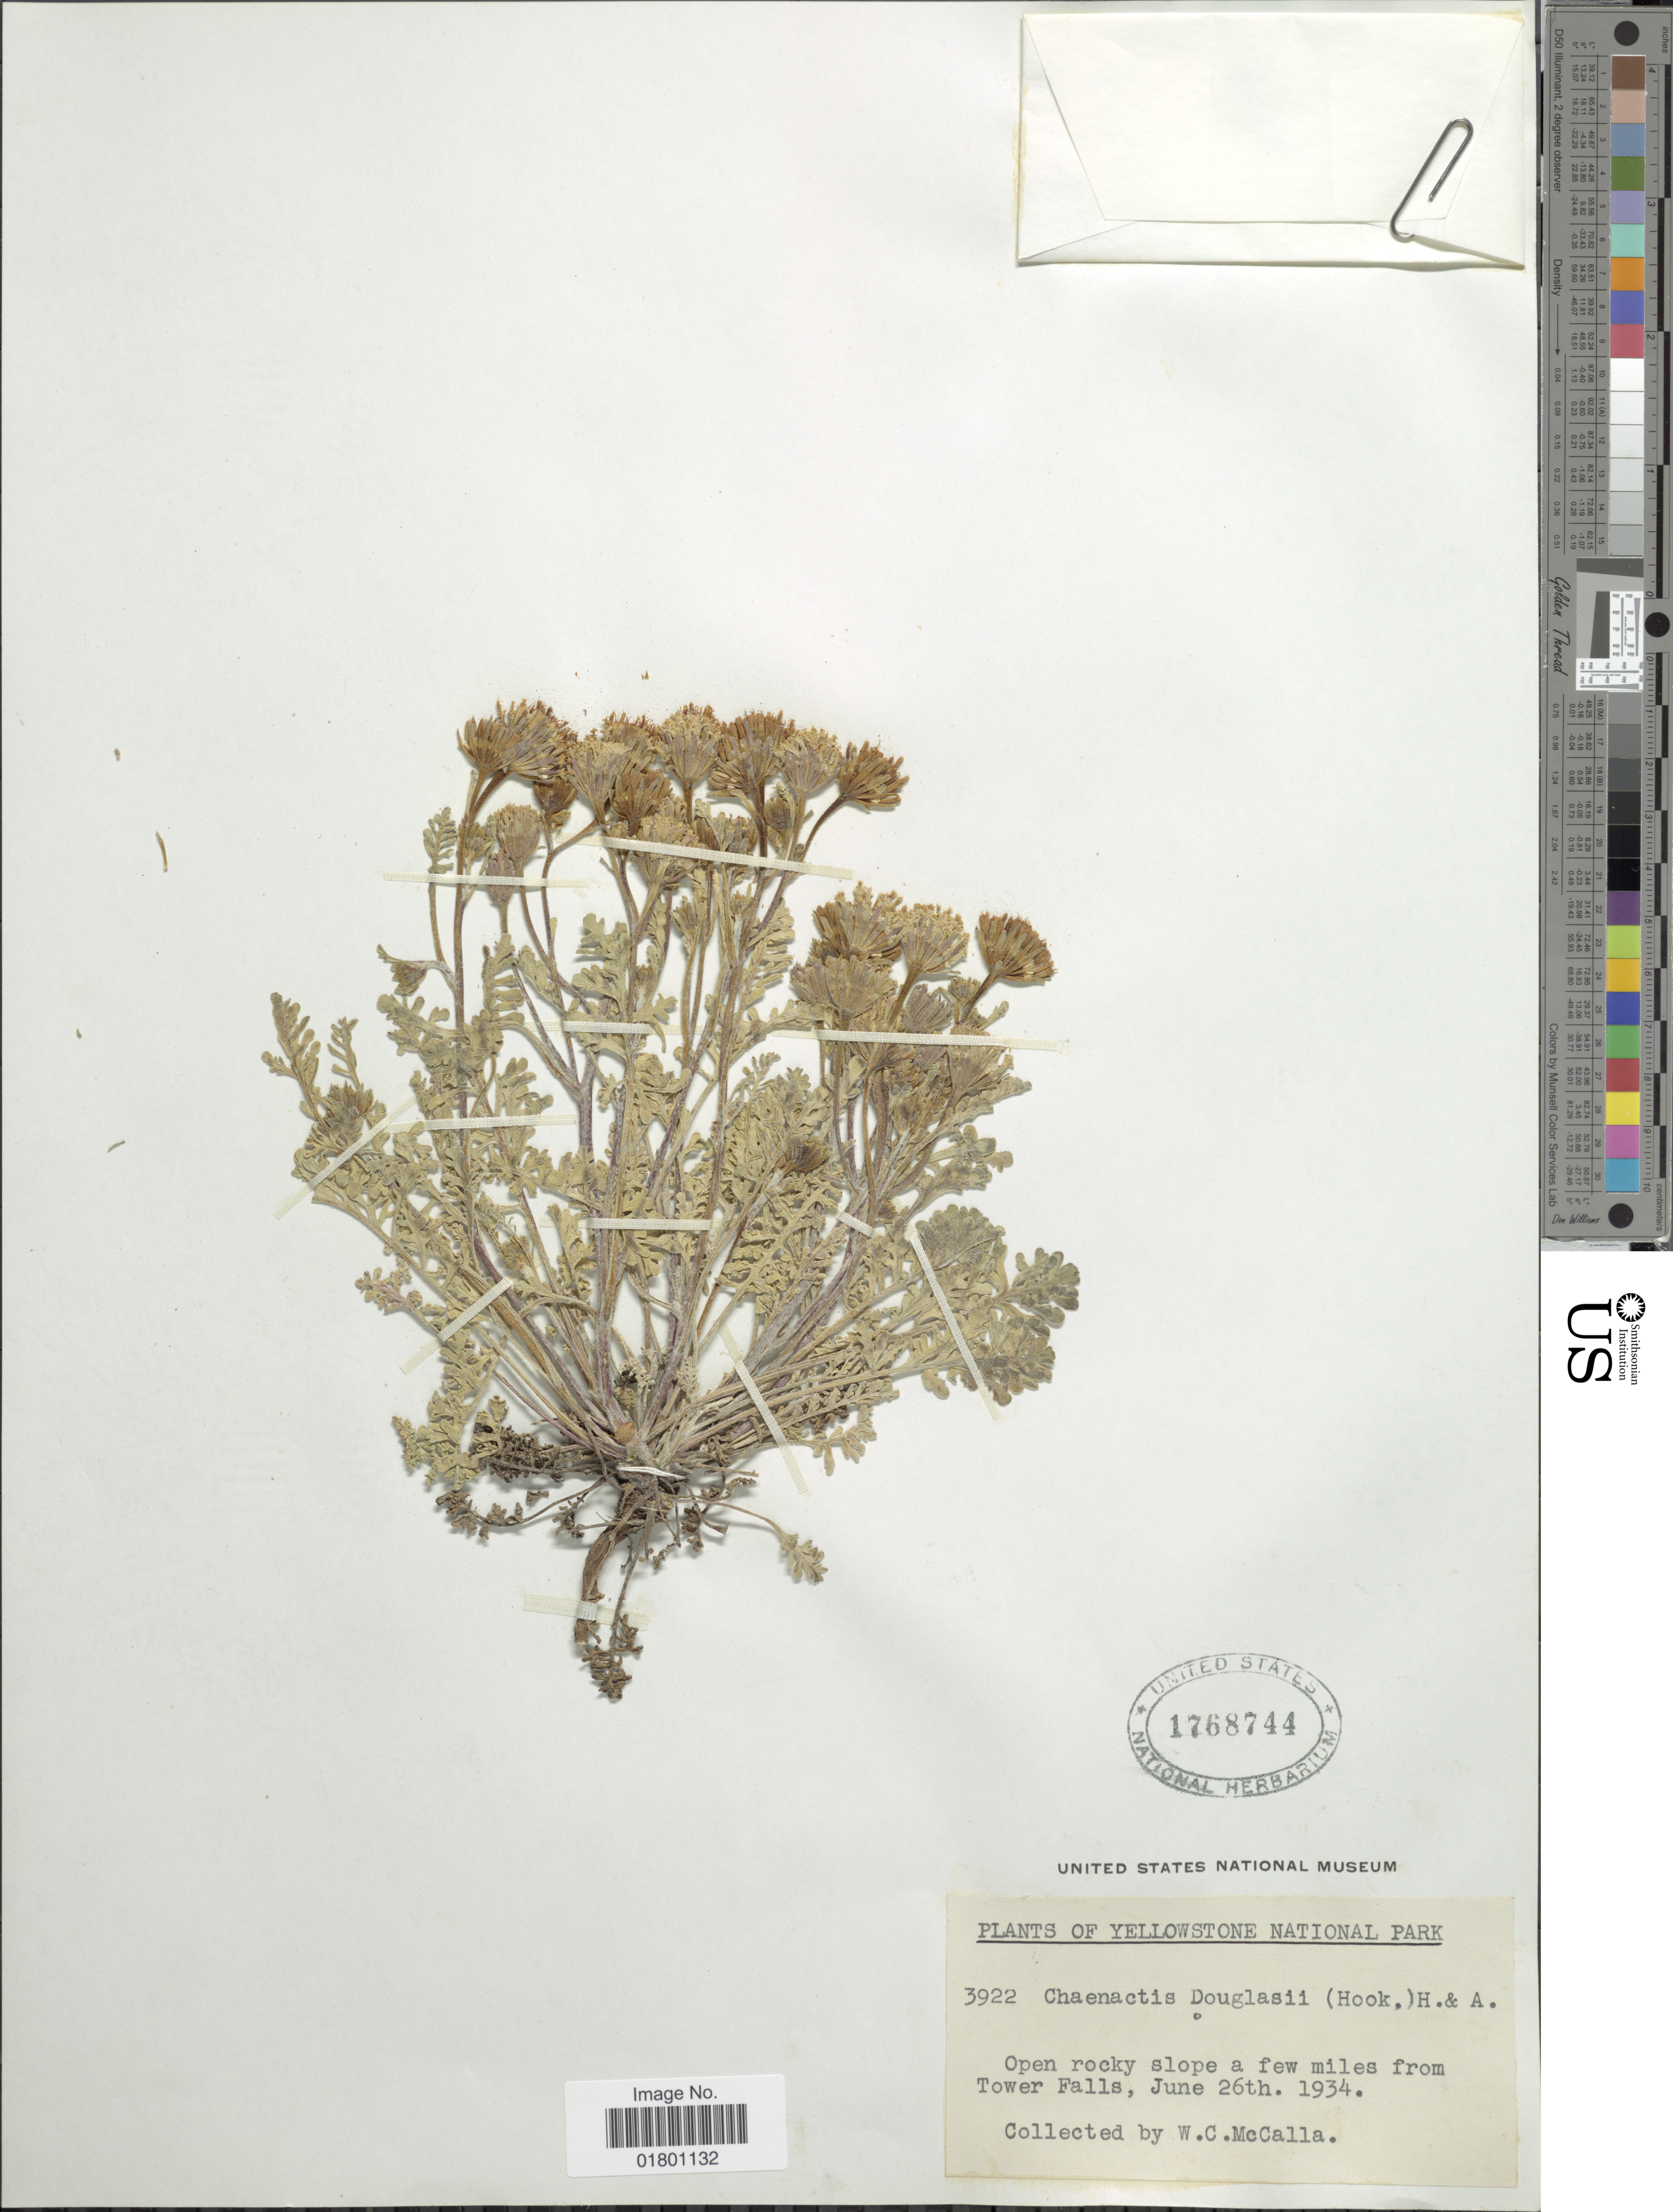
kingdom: Plantae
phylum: Tracheophyta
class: Magnoliopsida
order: Asterales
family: Asteraceae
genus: Chaenactis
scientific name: Chaenactis douglasii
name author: Hook. & Arn.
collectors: W. McCalla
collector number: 3922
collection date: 1934-06-26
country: United States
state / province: Wyoming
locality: Yellowstone National Park, open rocky slope a few miles from Tower Falls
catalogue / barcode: US 1768744